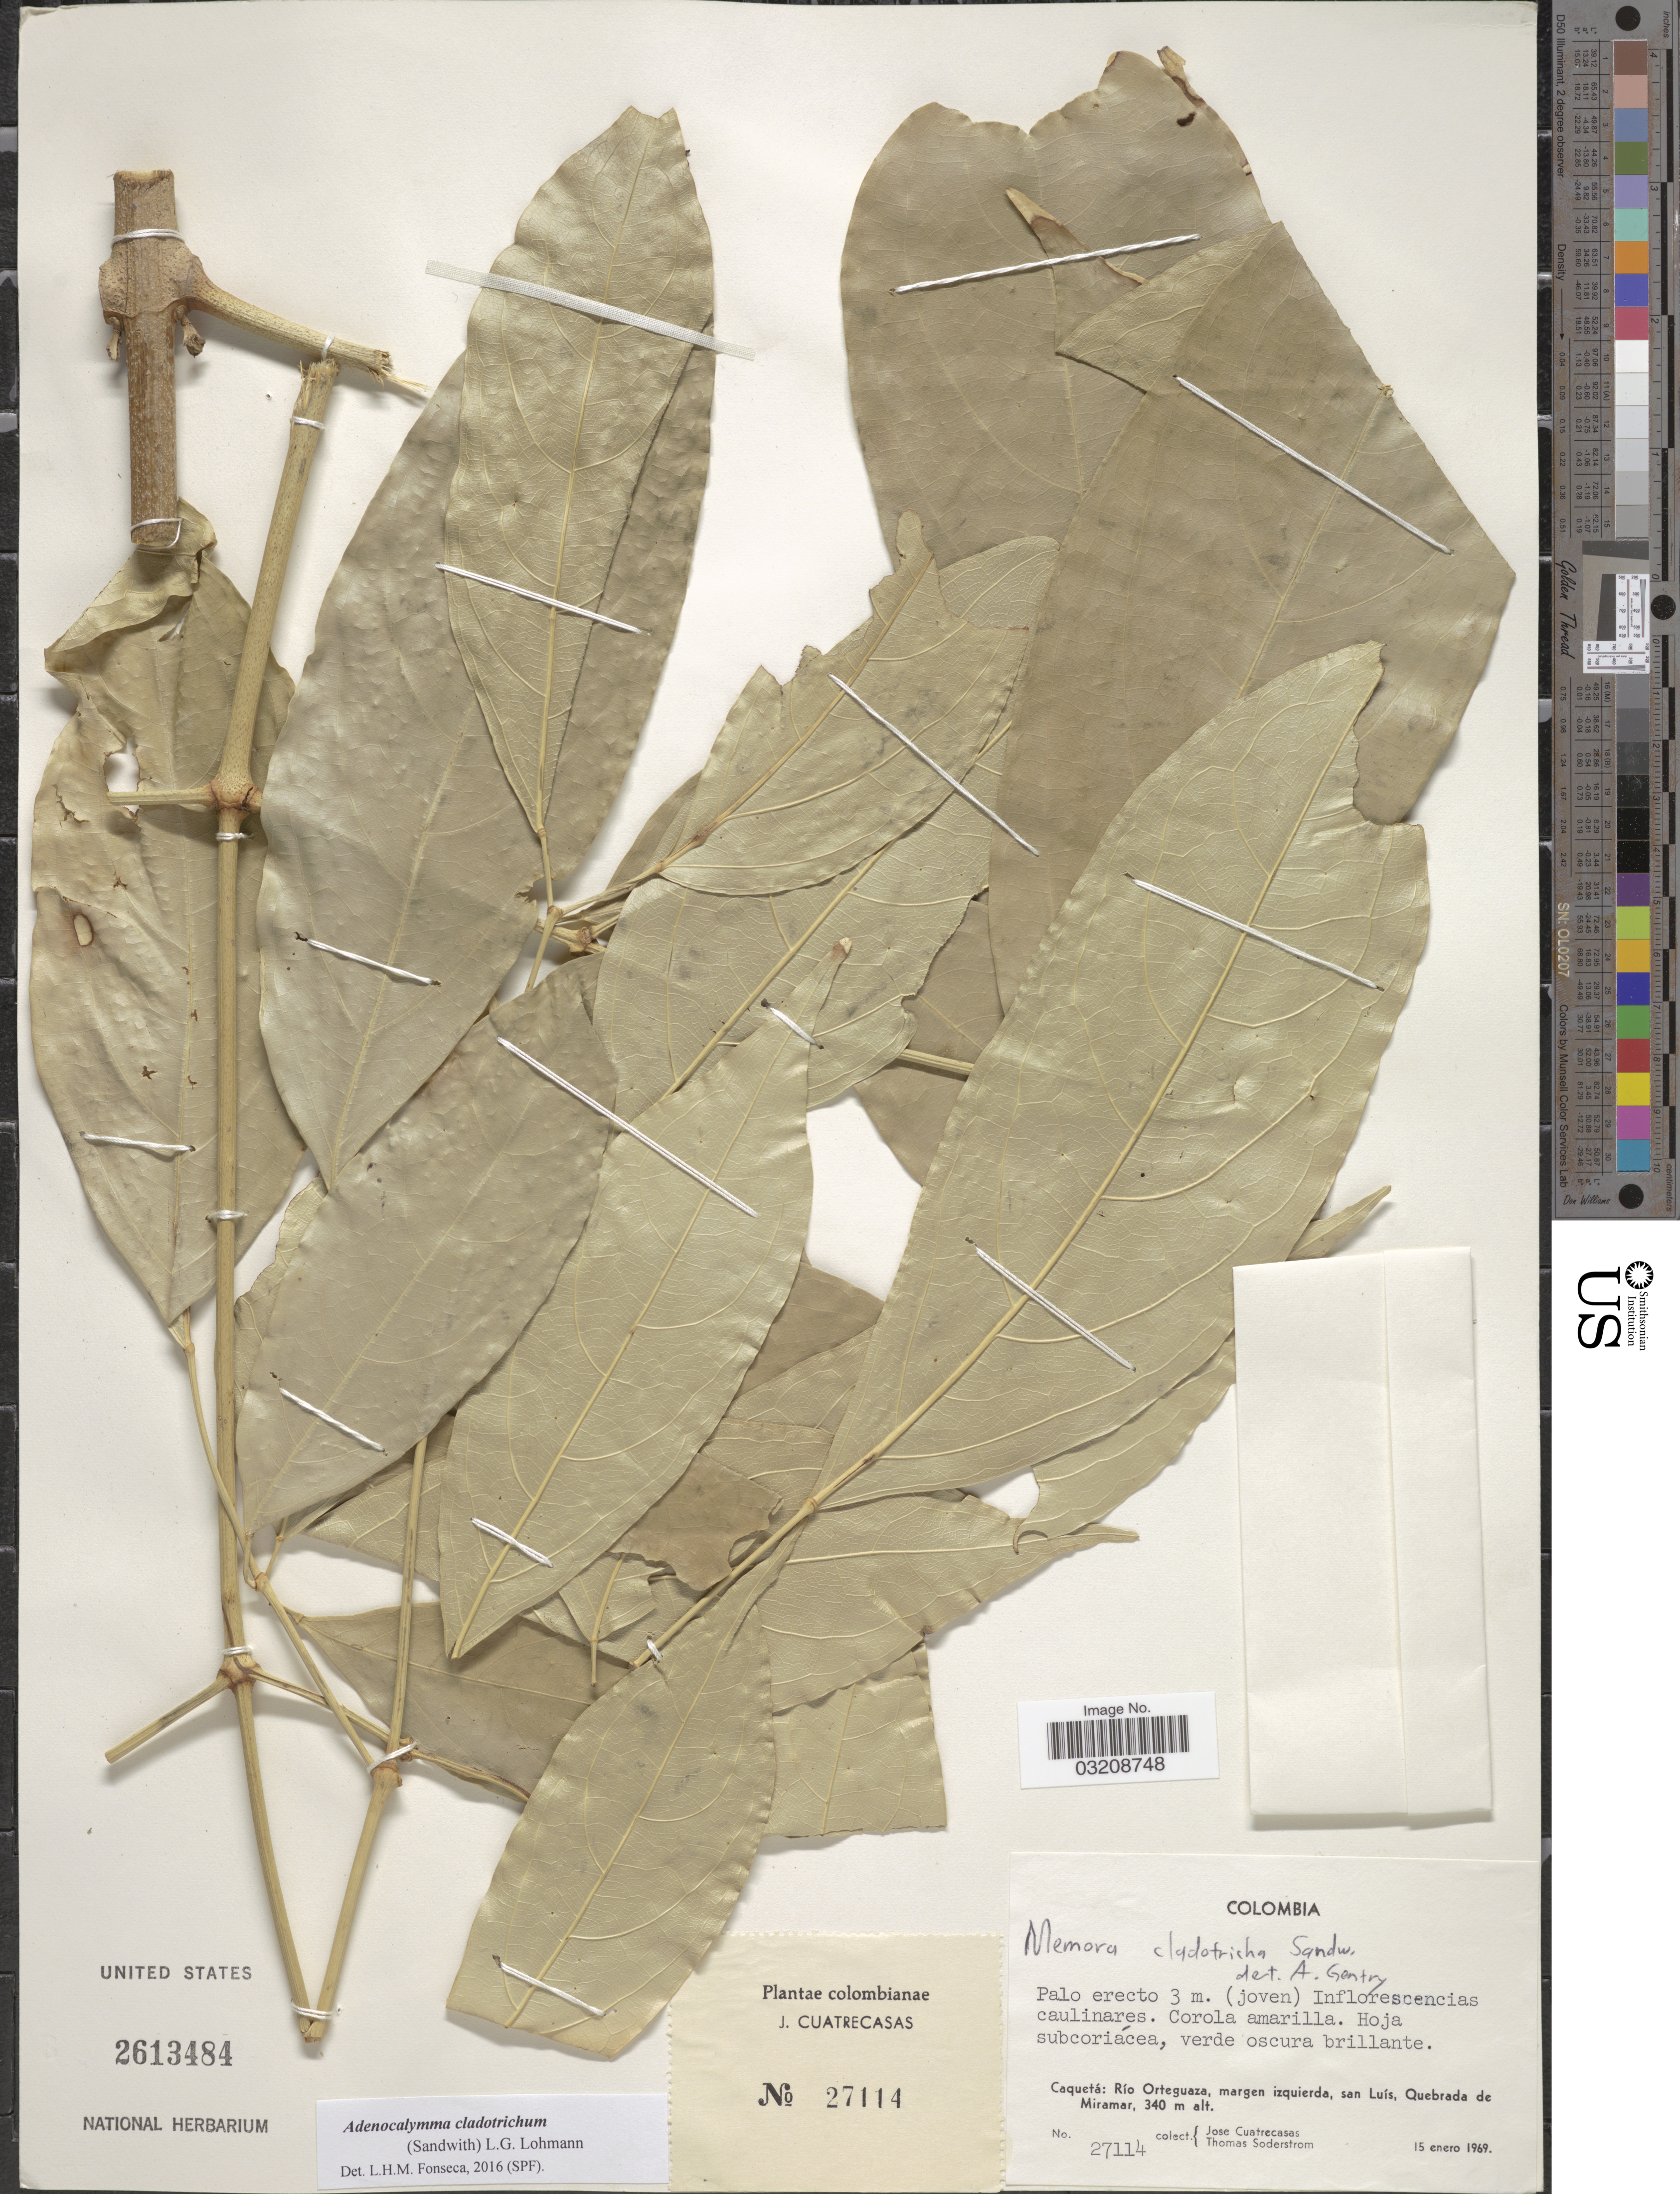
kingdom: Plantae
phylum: Tracheophyta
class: Magnoliopsida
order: Lamiales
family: Bignoniaceae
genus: Adenocalymma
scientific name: Adenocalymma cladotrichum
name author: (Sandwith) L.G. Lohmann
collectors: J. Cuatrecasas & T. R. Soderstrom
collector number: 27114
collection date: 1969-01-15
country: Colombia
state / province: Caquetá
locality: Río Orteguaza, margen izquierda, san Luís, Quebrada de Miramar.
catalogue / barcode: US 2613484